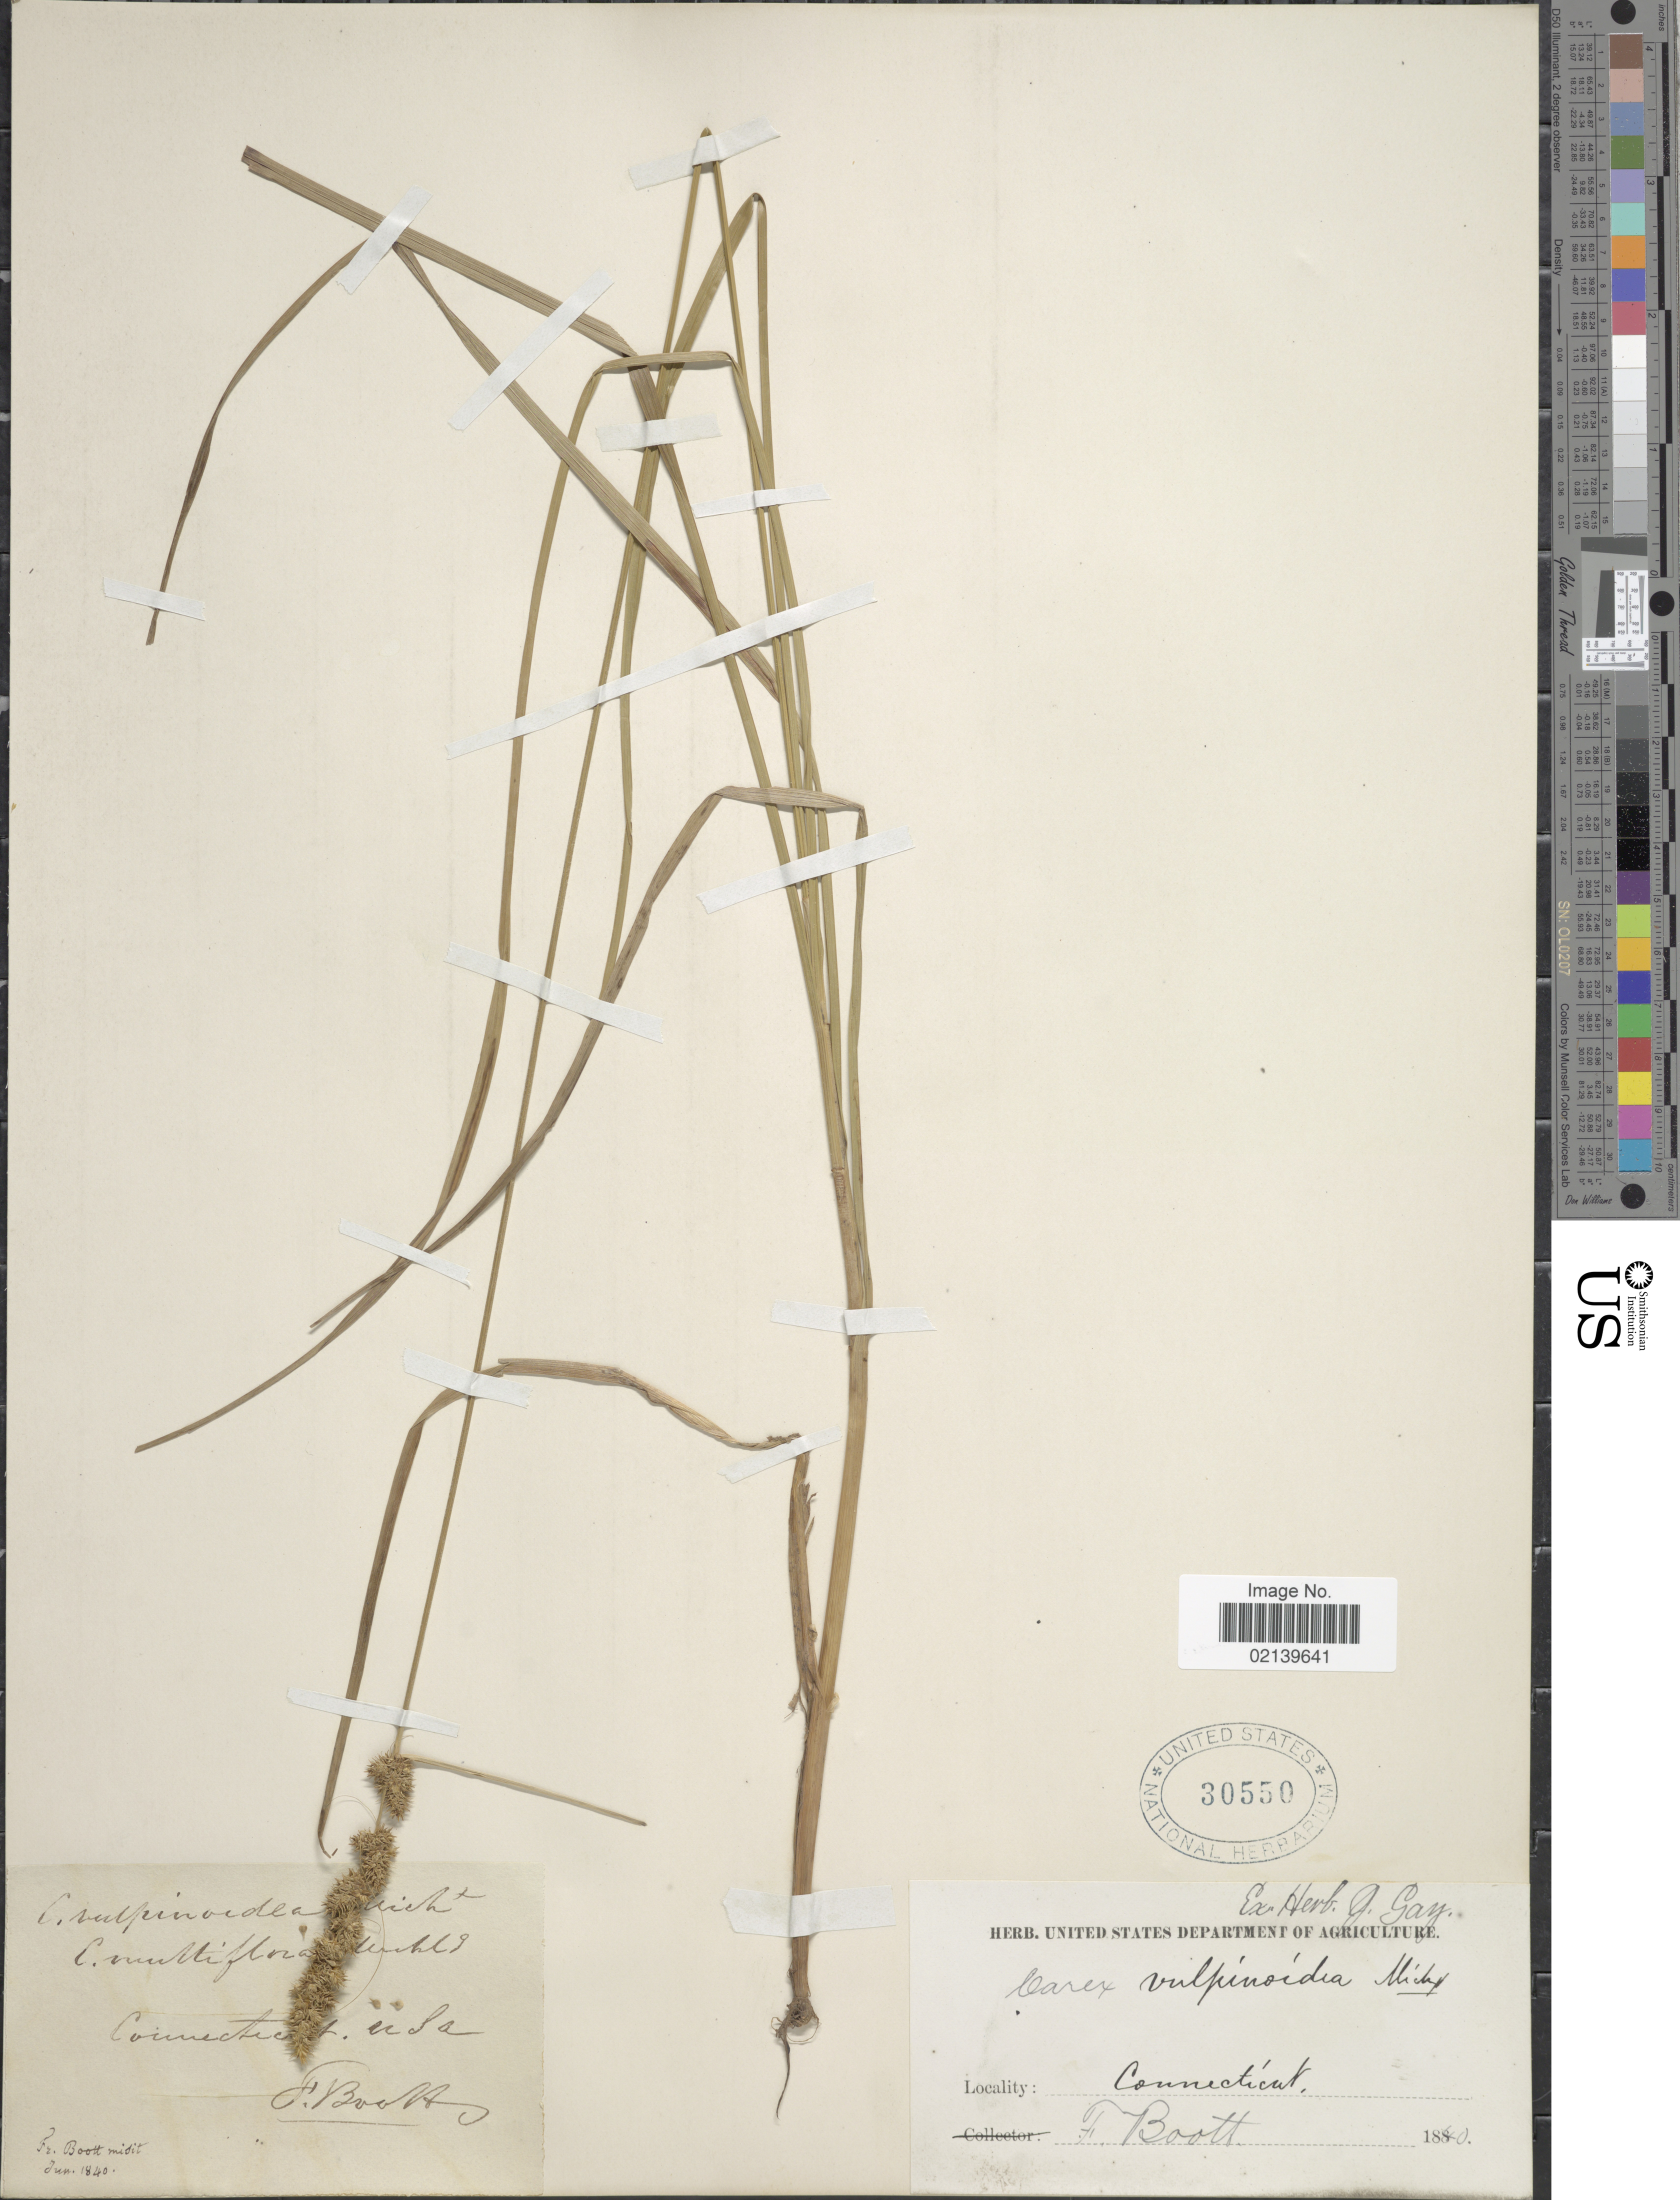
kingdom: Plantae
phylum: Tracheophyta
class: Liliopsida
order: Poales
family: Cyperaceae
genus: Carex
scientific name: Carex vulpinoidea Michx.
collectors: F. M. B. Boott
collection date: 1840-06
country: United States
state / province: Connecticut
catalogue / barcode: US 30550